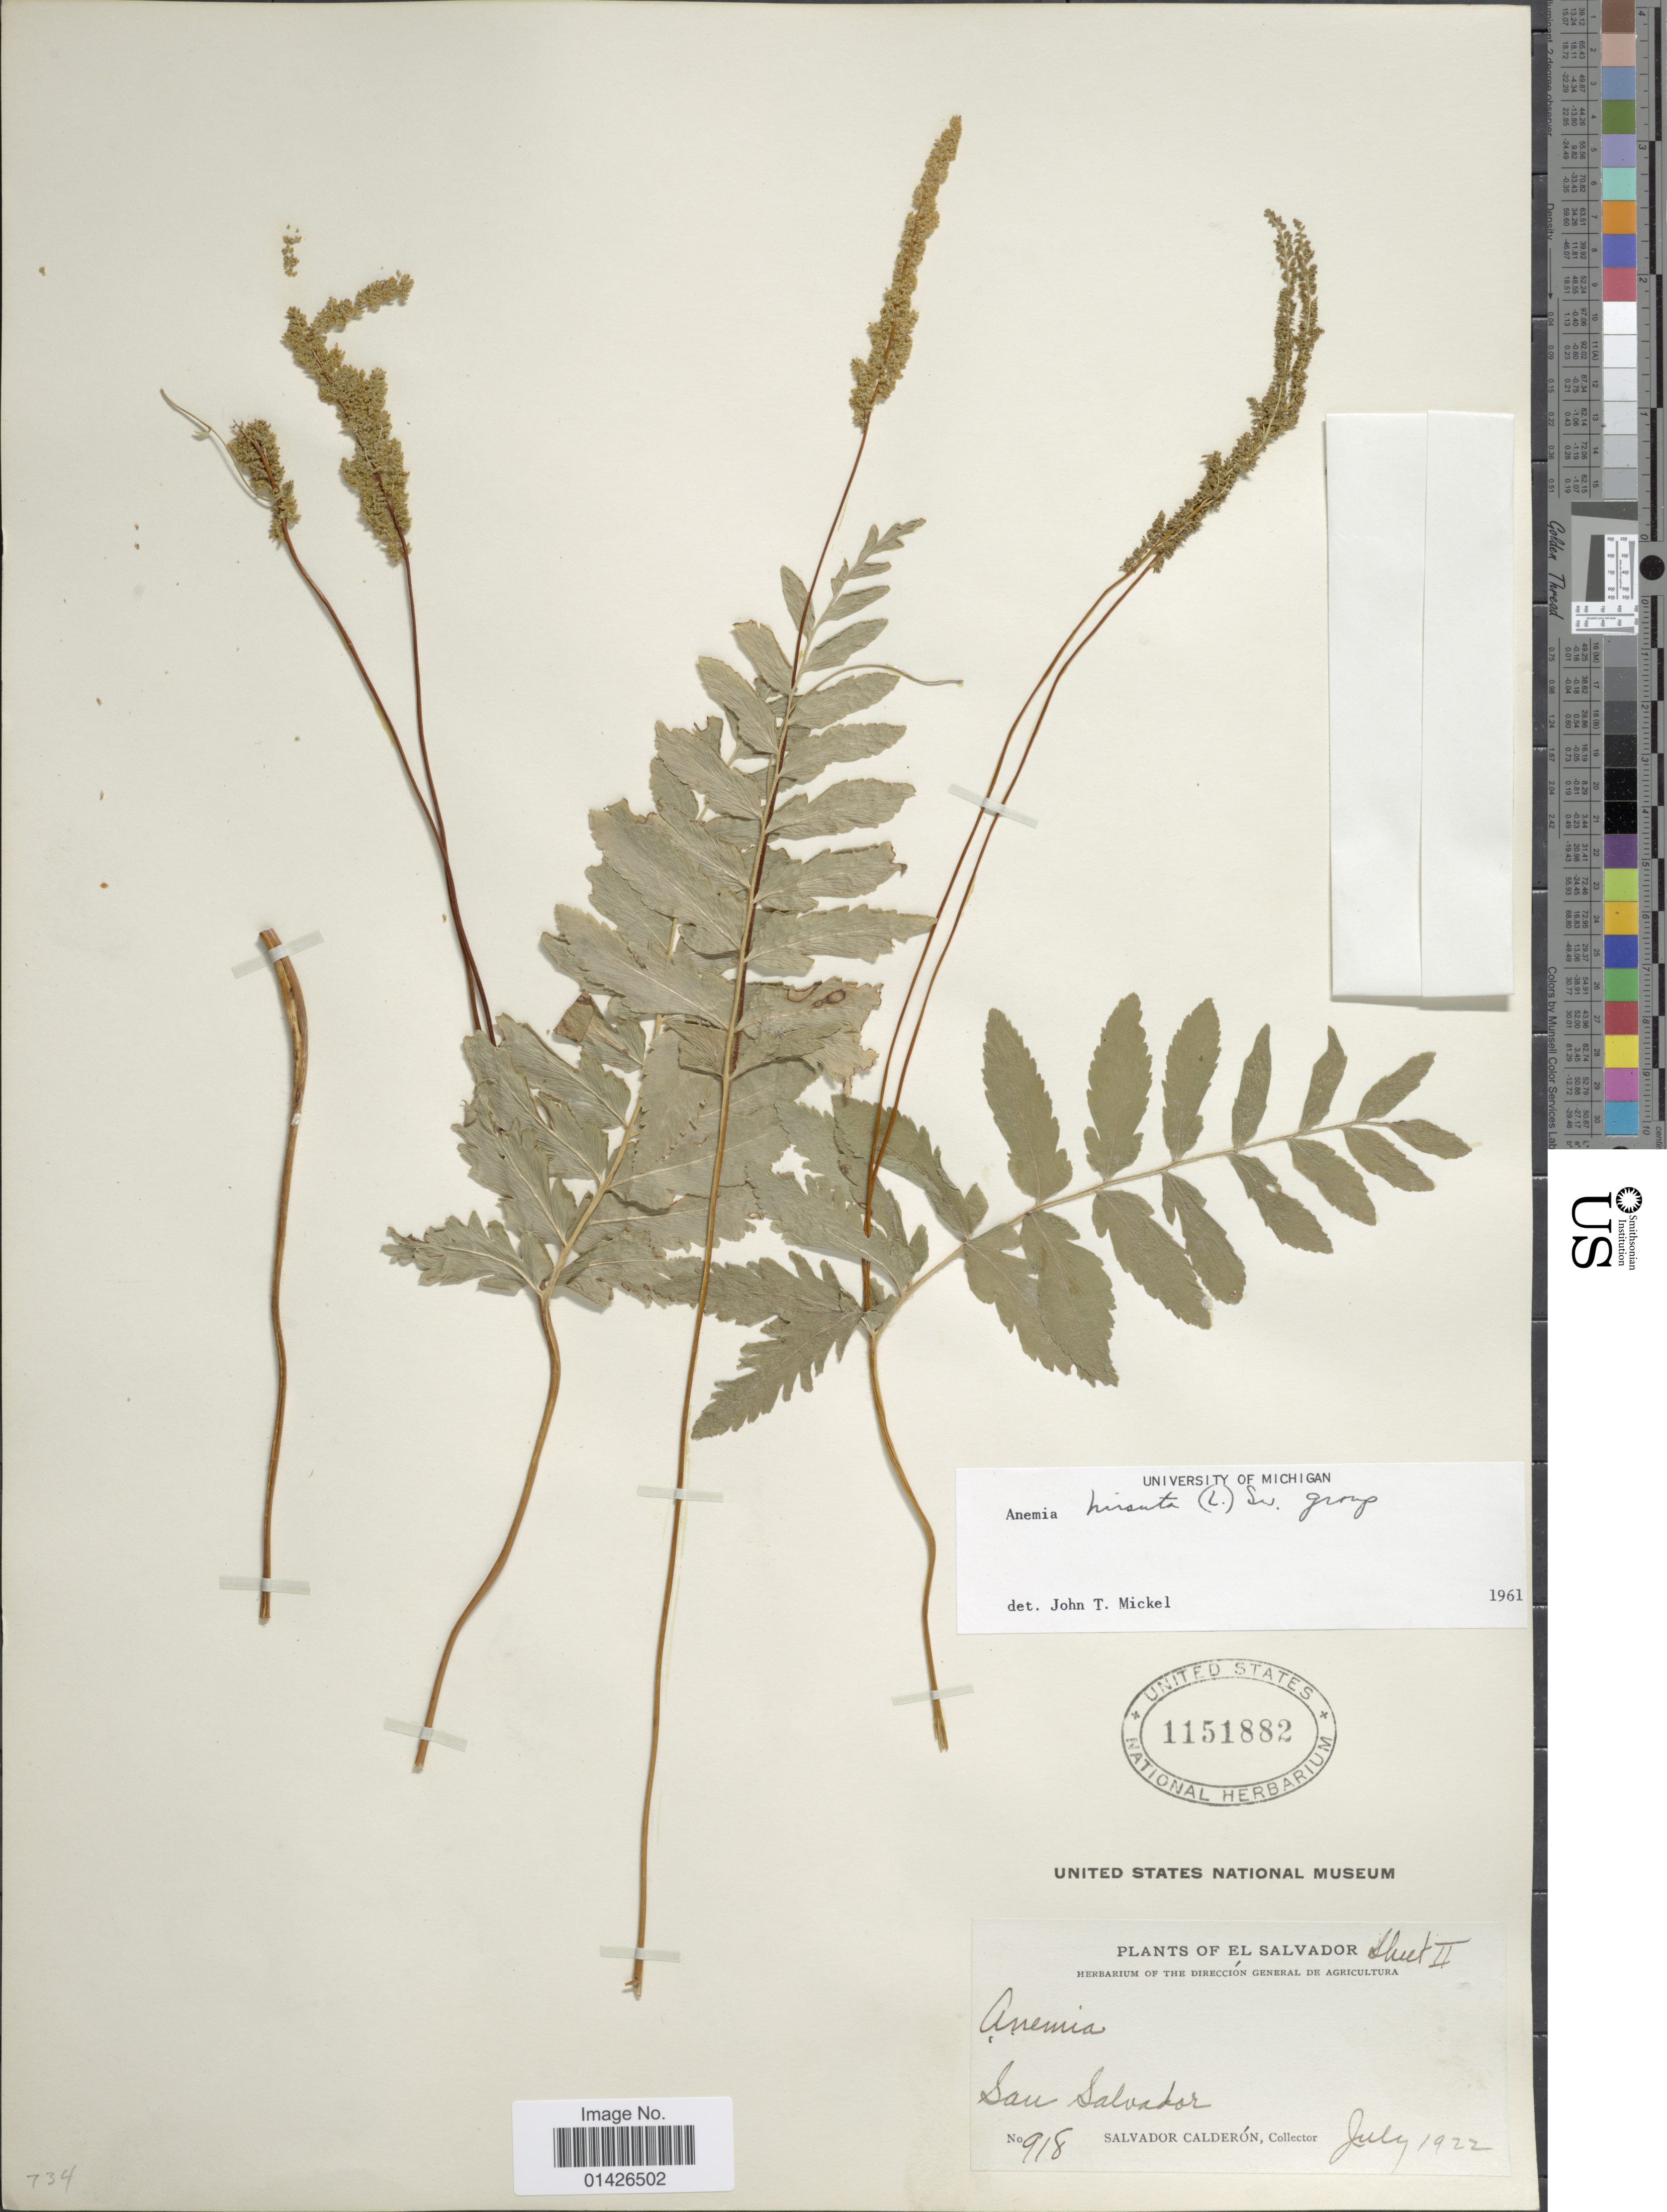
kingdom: Plantae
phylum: Tracheophyta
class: Polypodiopsida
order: Schizaeales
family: Anemiaceae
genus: Anemia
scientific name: Anemia hirsuta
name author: (L.) Sw.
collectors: S. Calderón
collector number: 918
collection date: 1922-07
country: El Salvador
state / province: San Salvador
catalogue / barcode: US 1151882